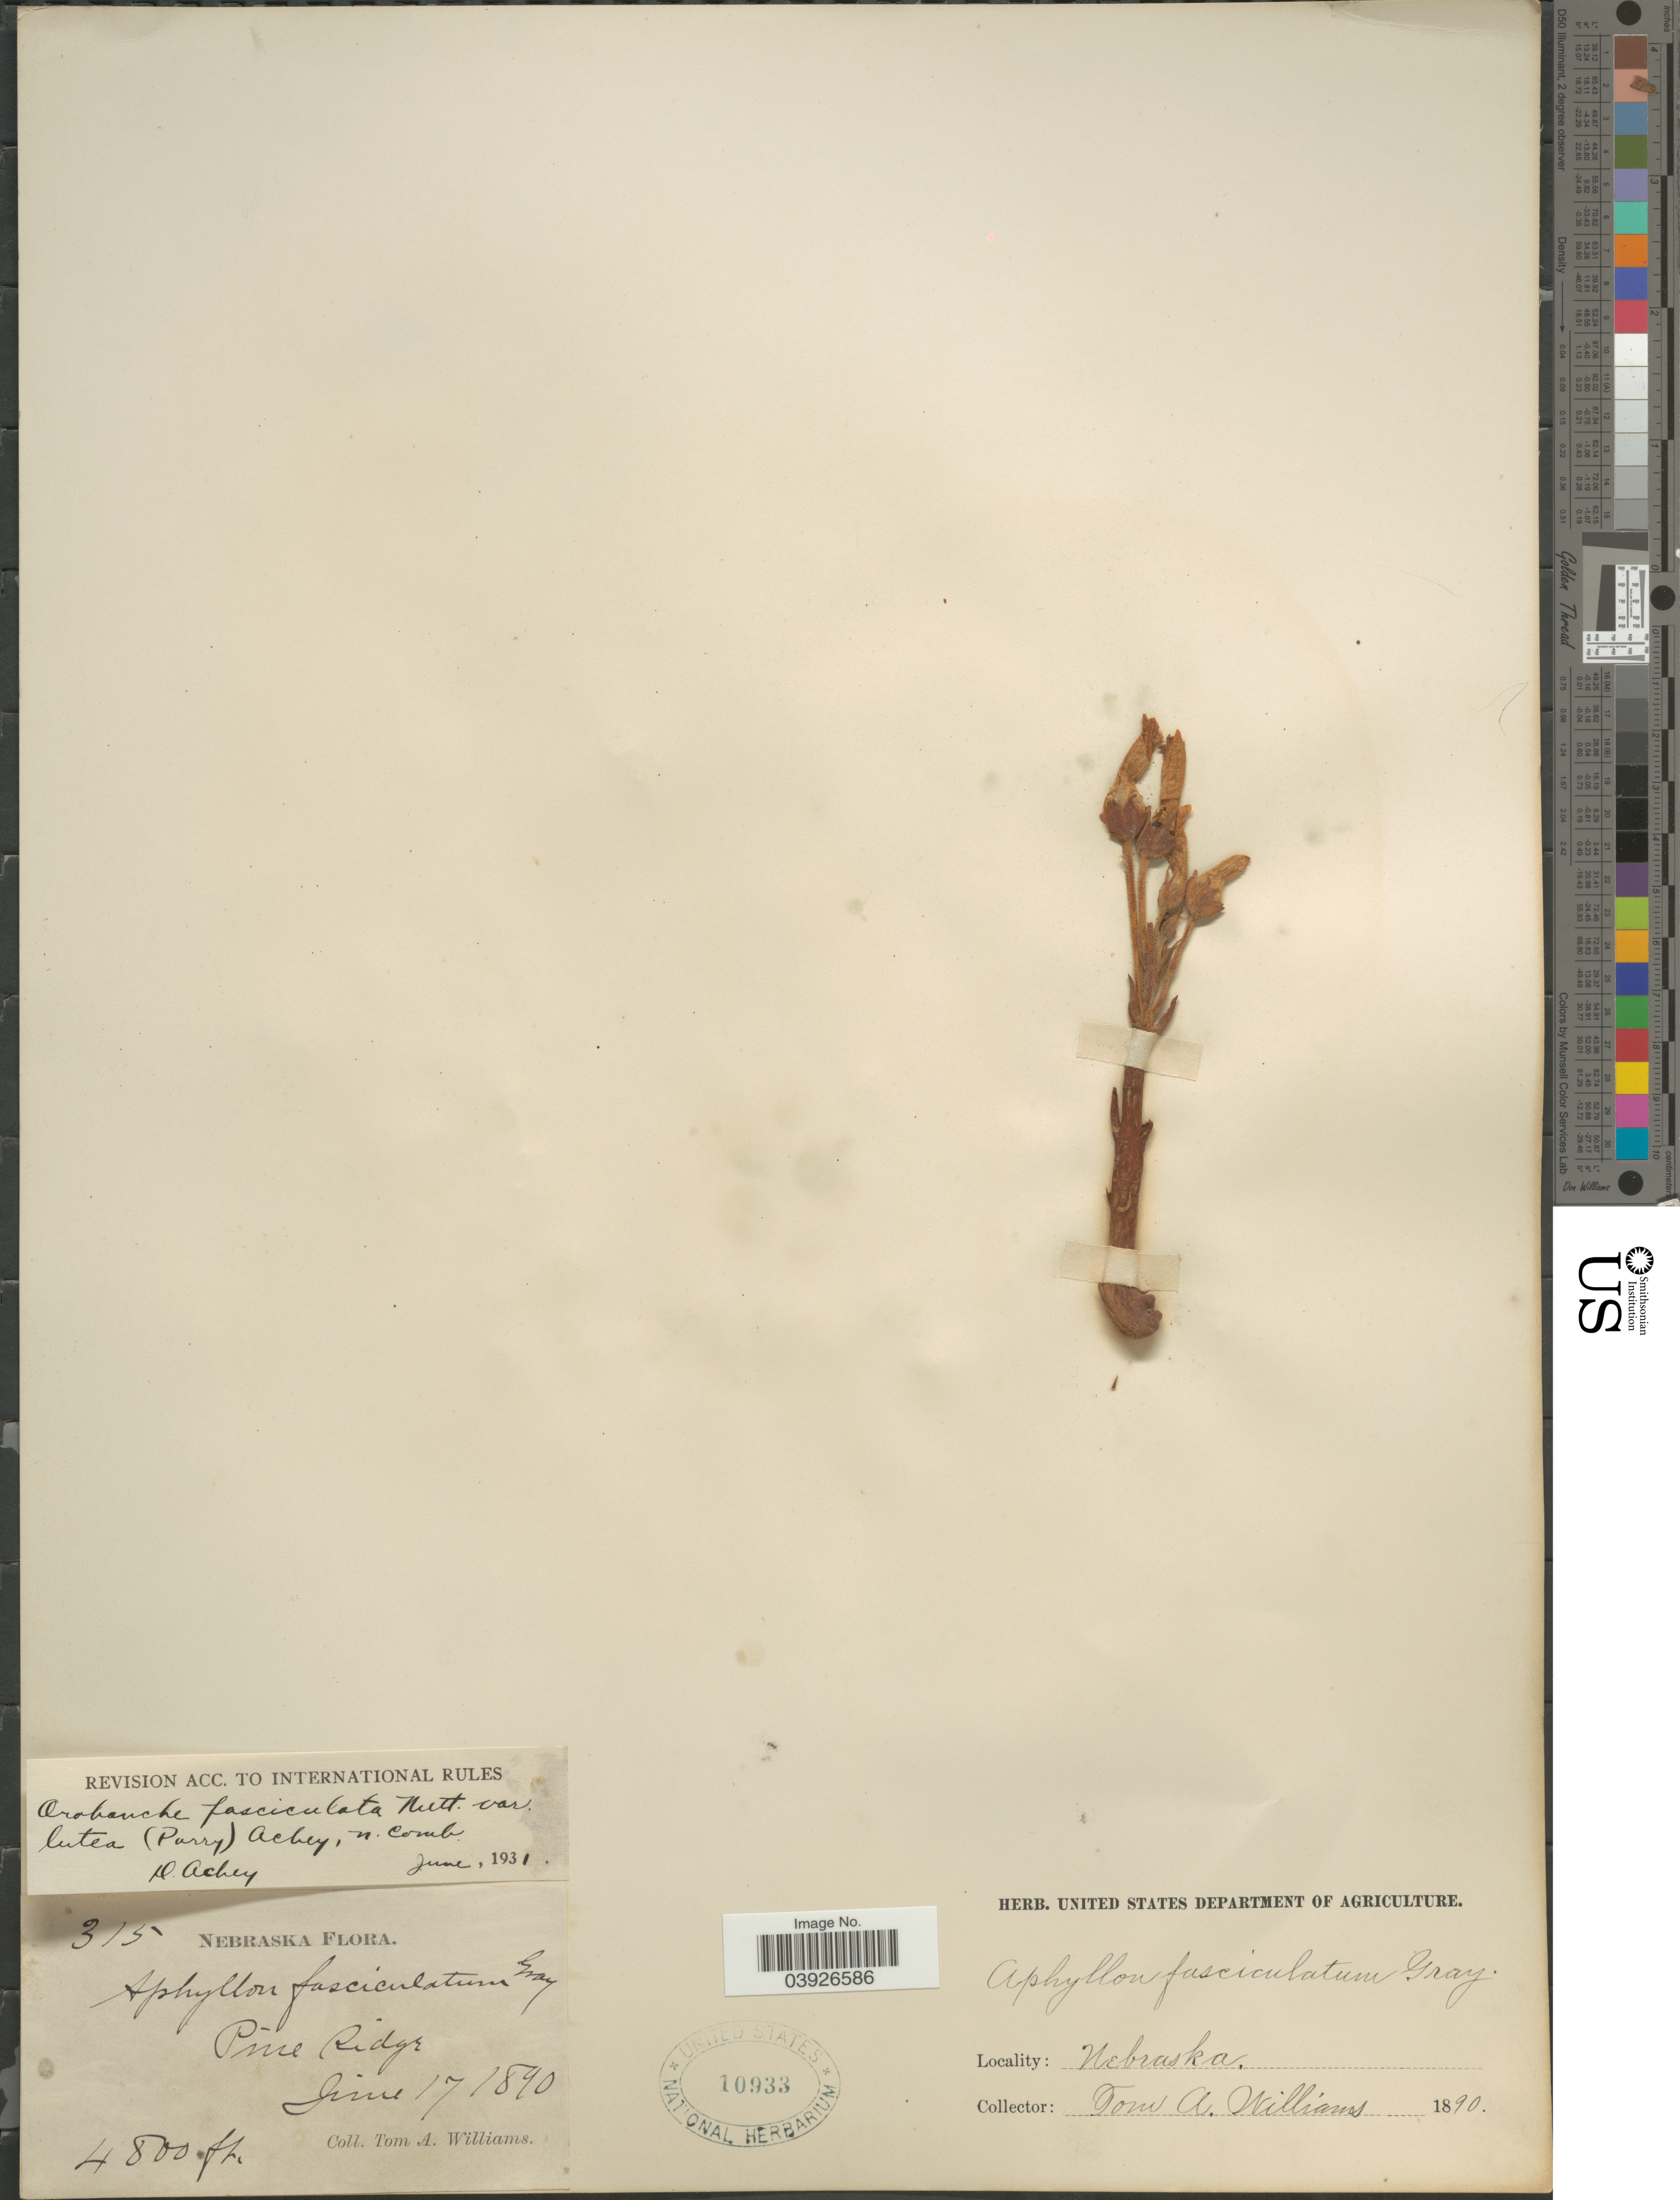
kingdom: Plantae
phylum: Tracheophyta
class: Magnoliopsida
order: Lamiales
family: Orobanchaceae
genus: Aphyllon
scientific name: Aphyllon fasciculatum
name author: (Nutt.) Torr. & A. Gray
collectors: T. Williams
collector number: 315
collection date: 1890-06-17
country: United States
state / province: Nebraska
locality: Pine Ridge.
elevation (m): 1463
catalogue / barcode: US 10933